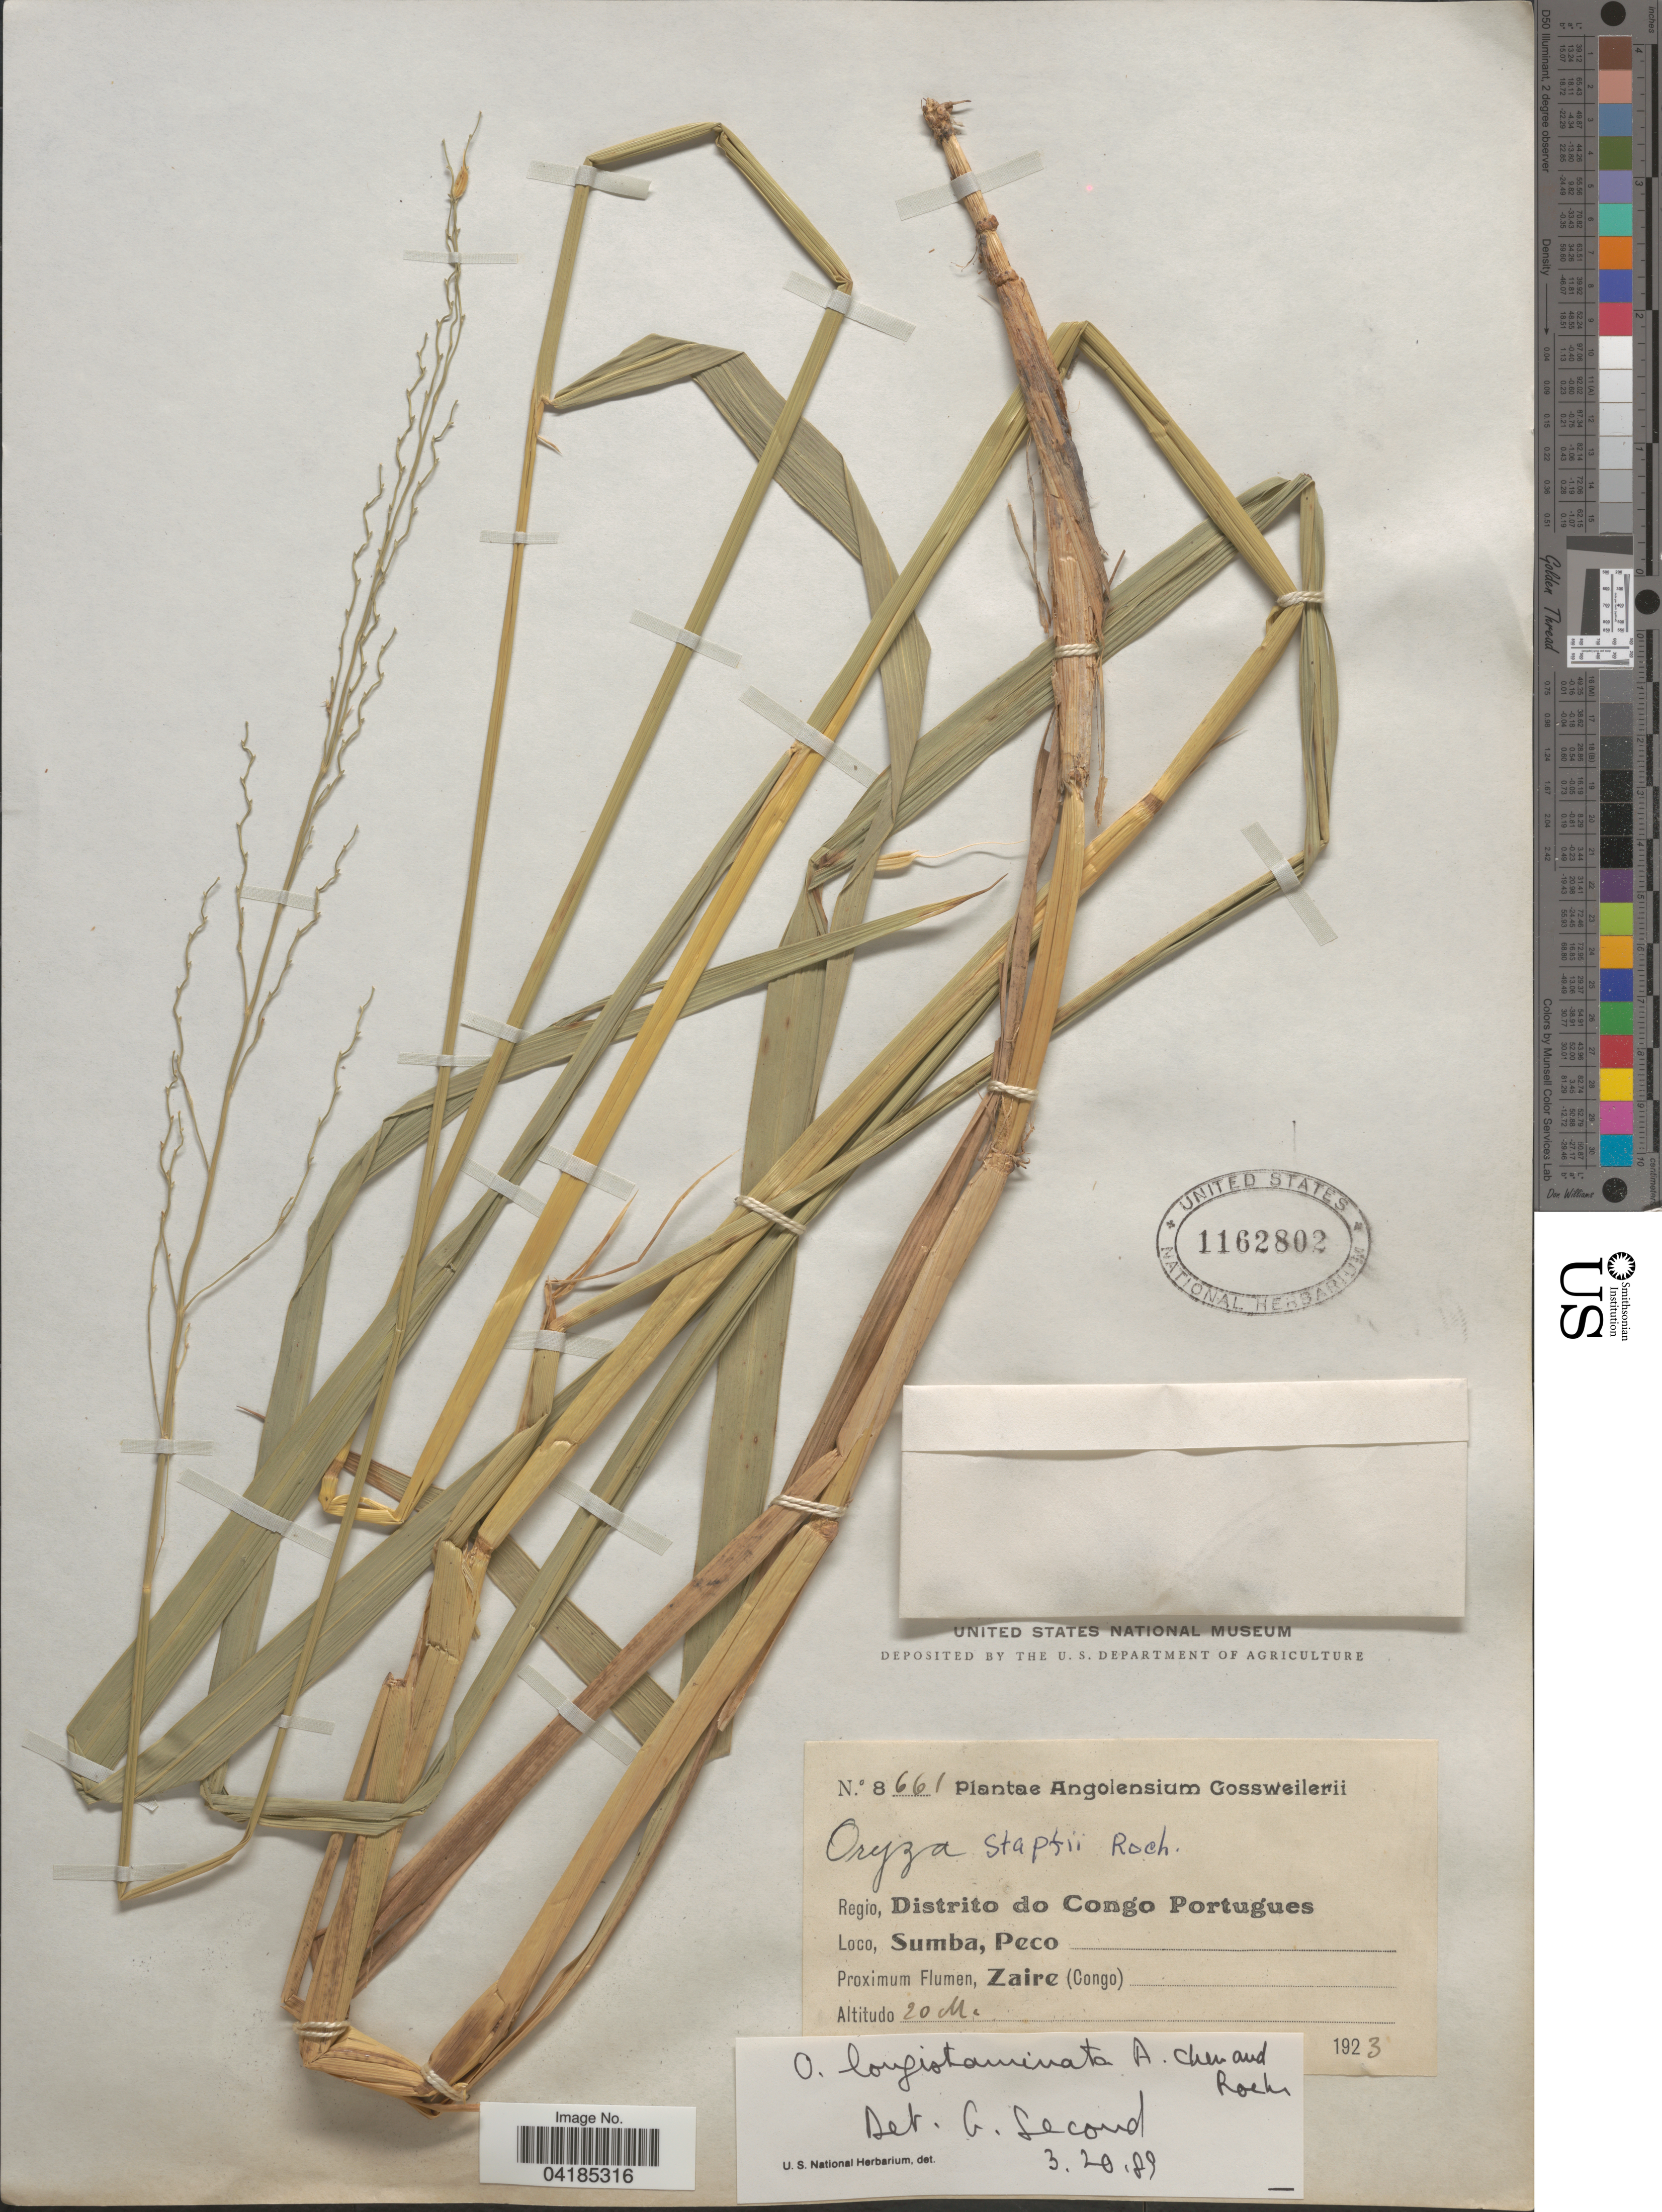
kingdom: Plantae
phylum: Tracheophyta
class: Liliopsida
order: Poales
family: Poaceae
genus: Oryza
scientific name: Oryza longistaminata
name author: A. Chev. & Roehr.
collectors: -. Gossweiler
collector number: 8661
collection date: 1923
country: Angola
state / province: Zaire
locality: Angolensium. Regio, Distrito do Congo Portugues. Sumba, Peco. Proximum Flumen, Zaire (Congo).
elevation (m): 20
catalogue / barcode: US 1162802